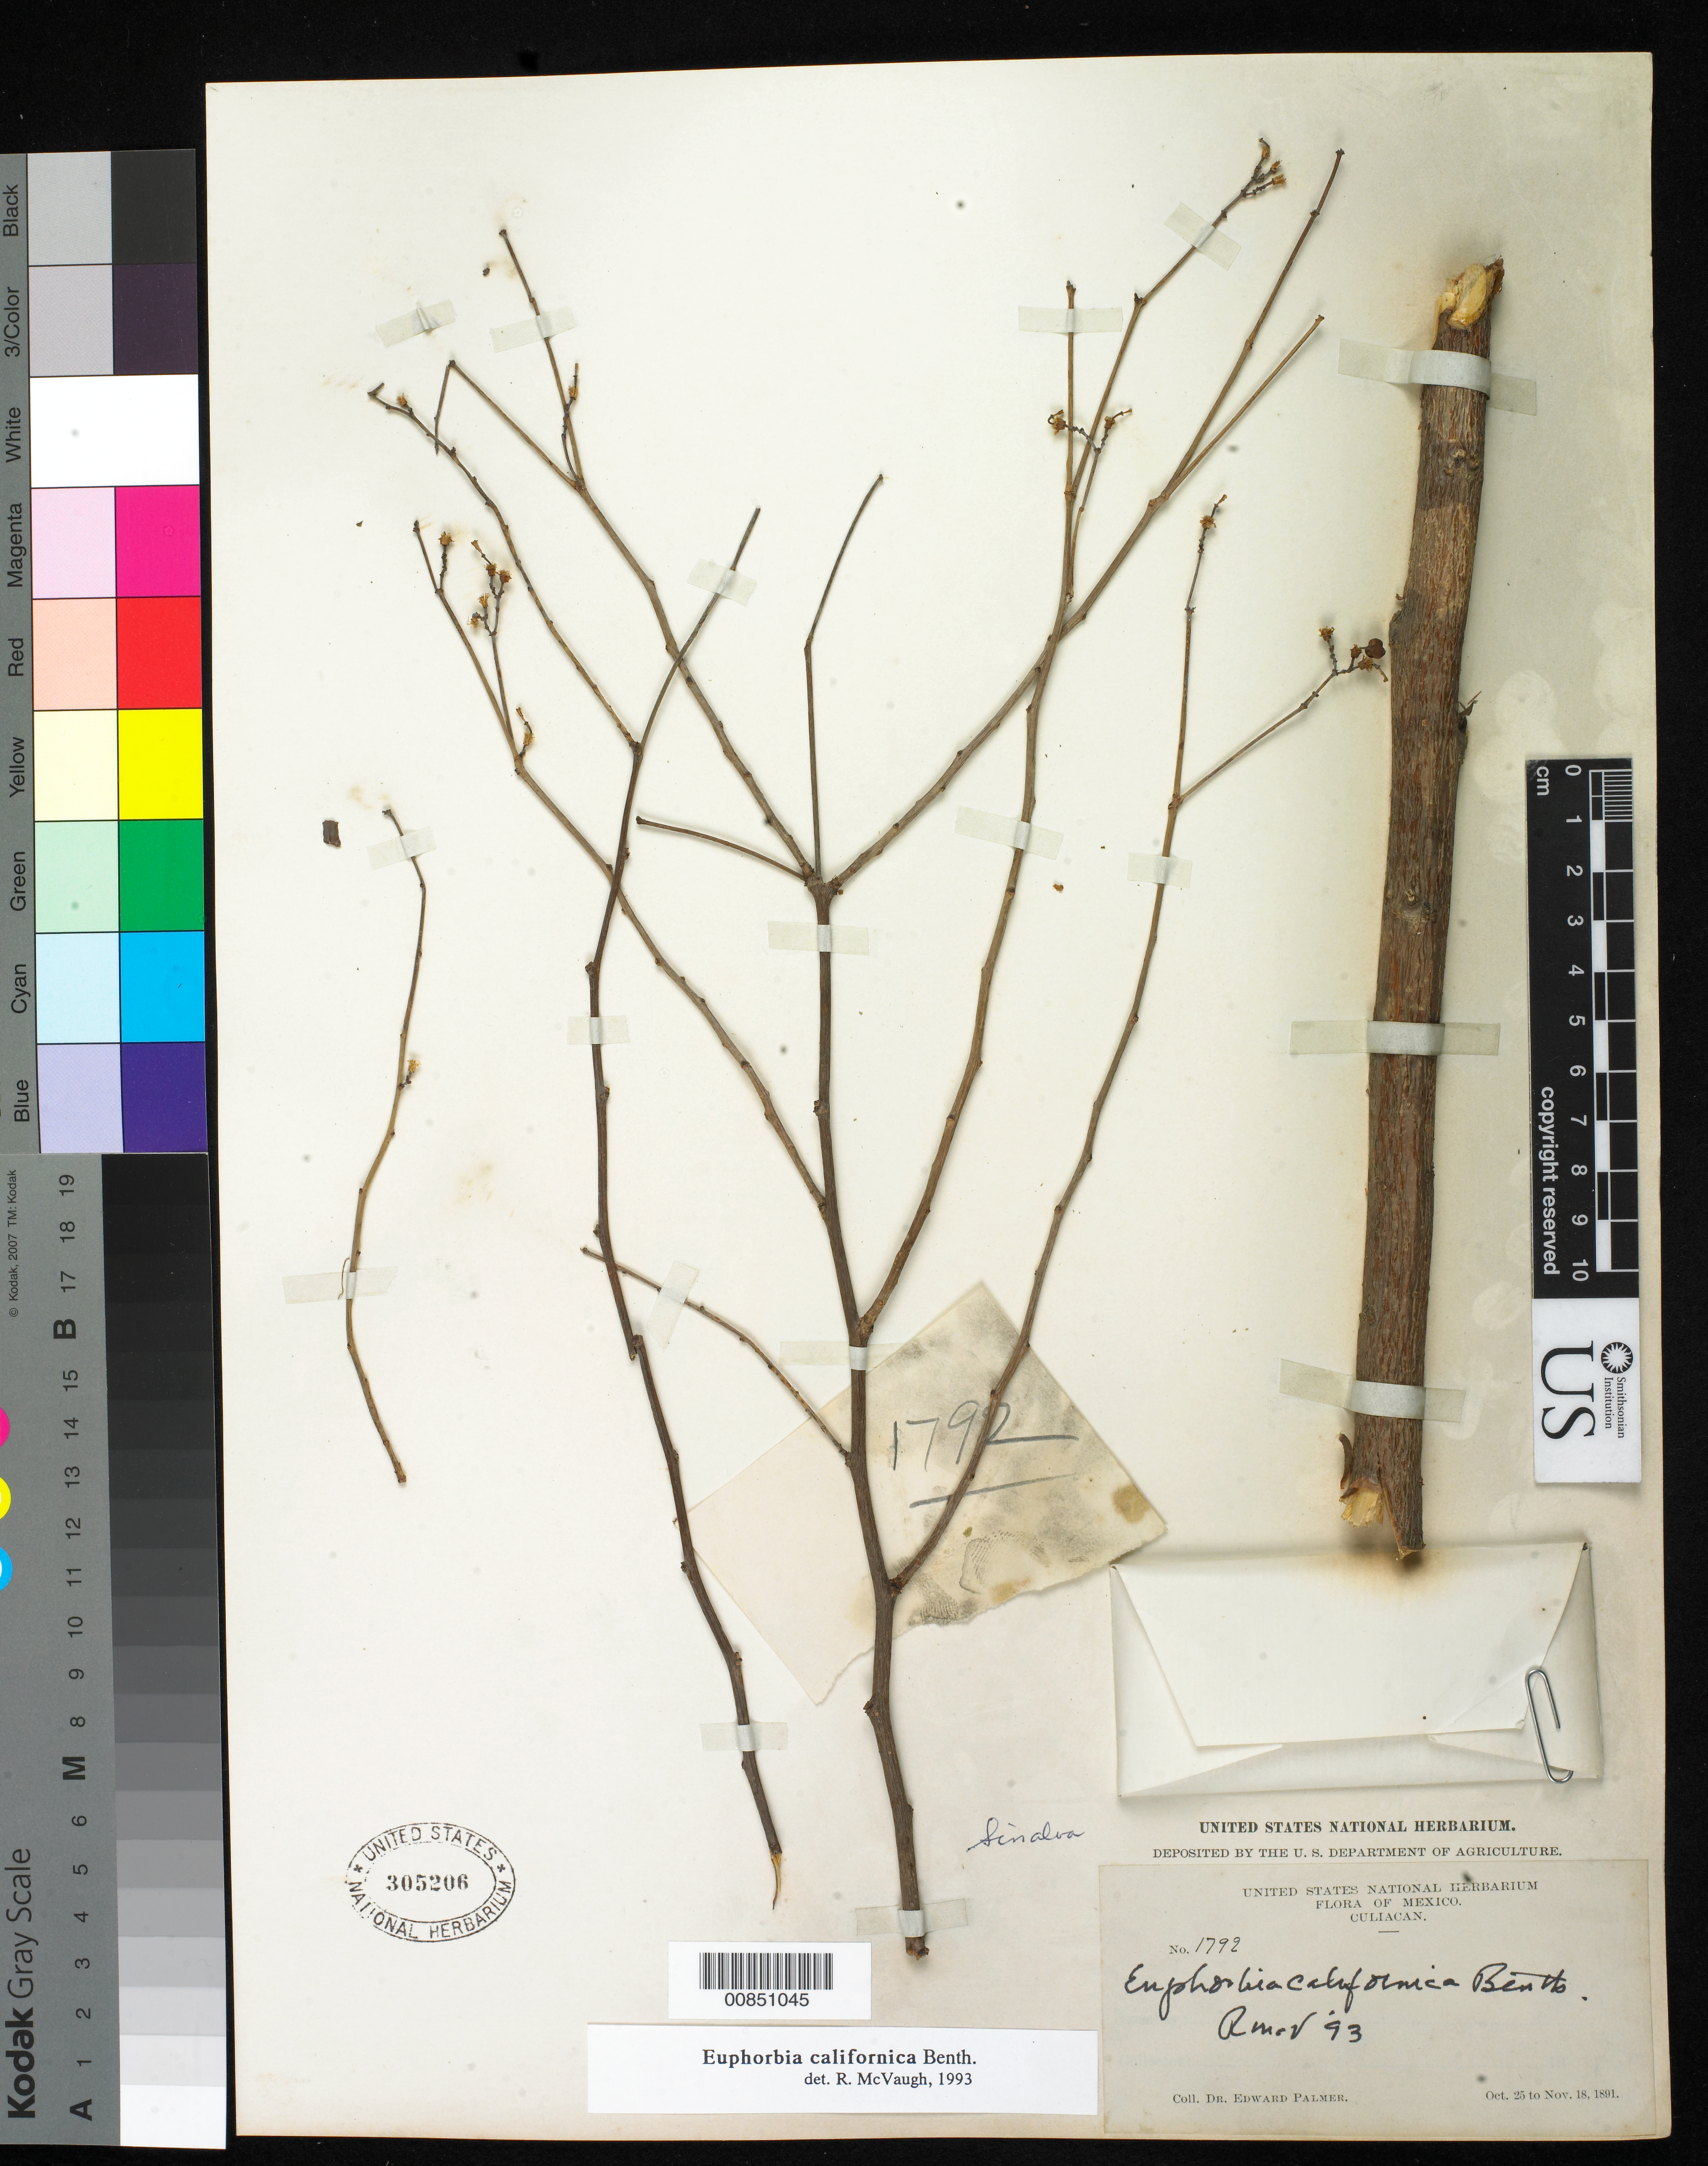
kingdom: Plantae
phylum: Tracheophyta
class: Magnoliopsida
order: Malpighiales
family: Euphorbiaceae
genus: Euphorbia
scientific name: Euphorbia californica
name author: Benth.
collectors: E. Palmer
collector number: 1792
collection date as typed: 25 Oct 1891 to 18 Nov 1891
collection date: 1891-10-25/1891-11-18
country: Mexico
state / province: Sinaloa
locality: Culiacan, Sinaloa.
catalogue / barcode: US 305206